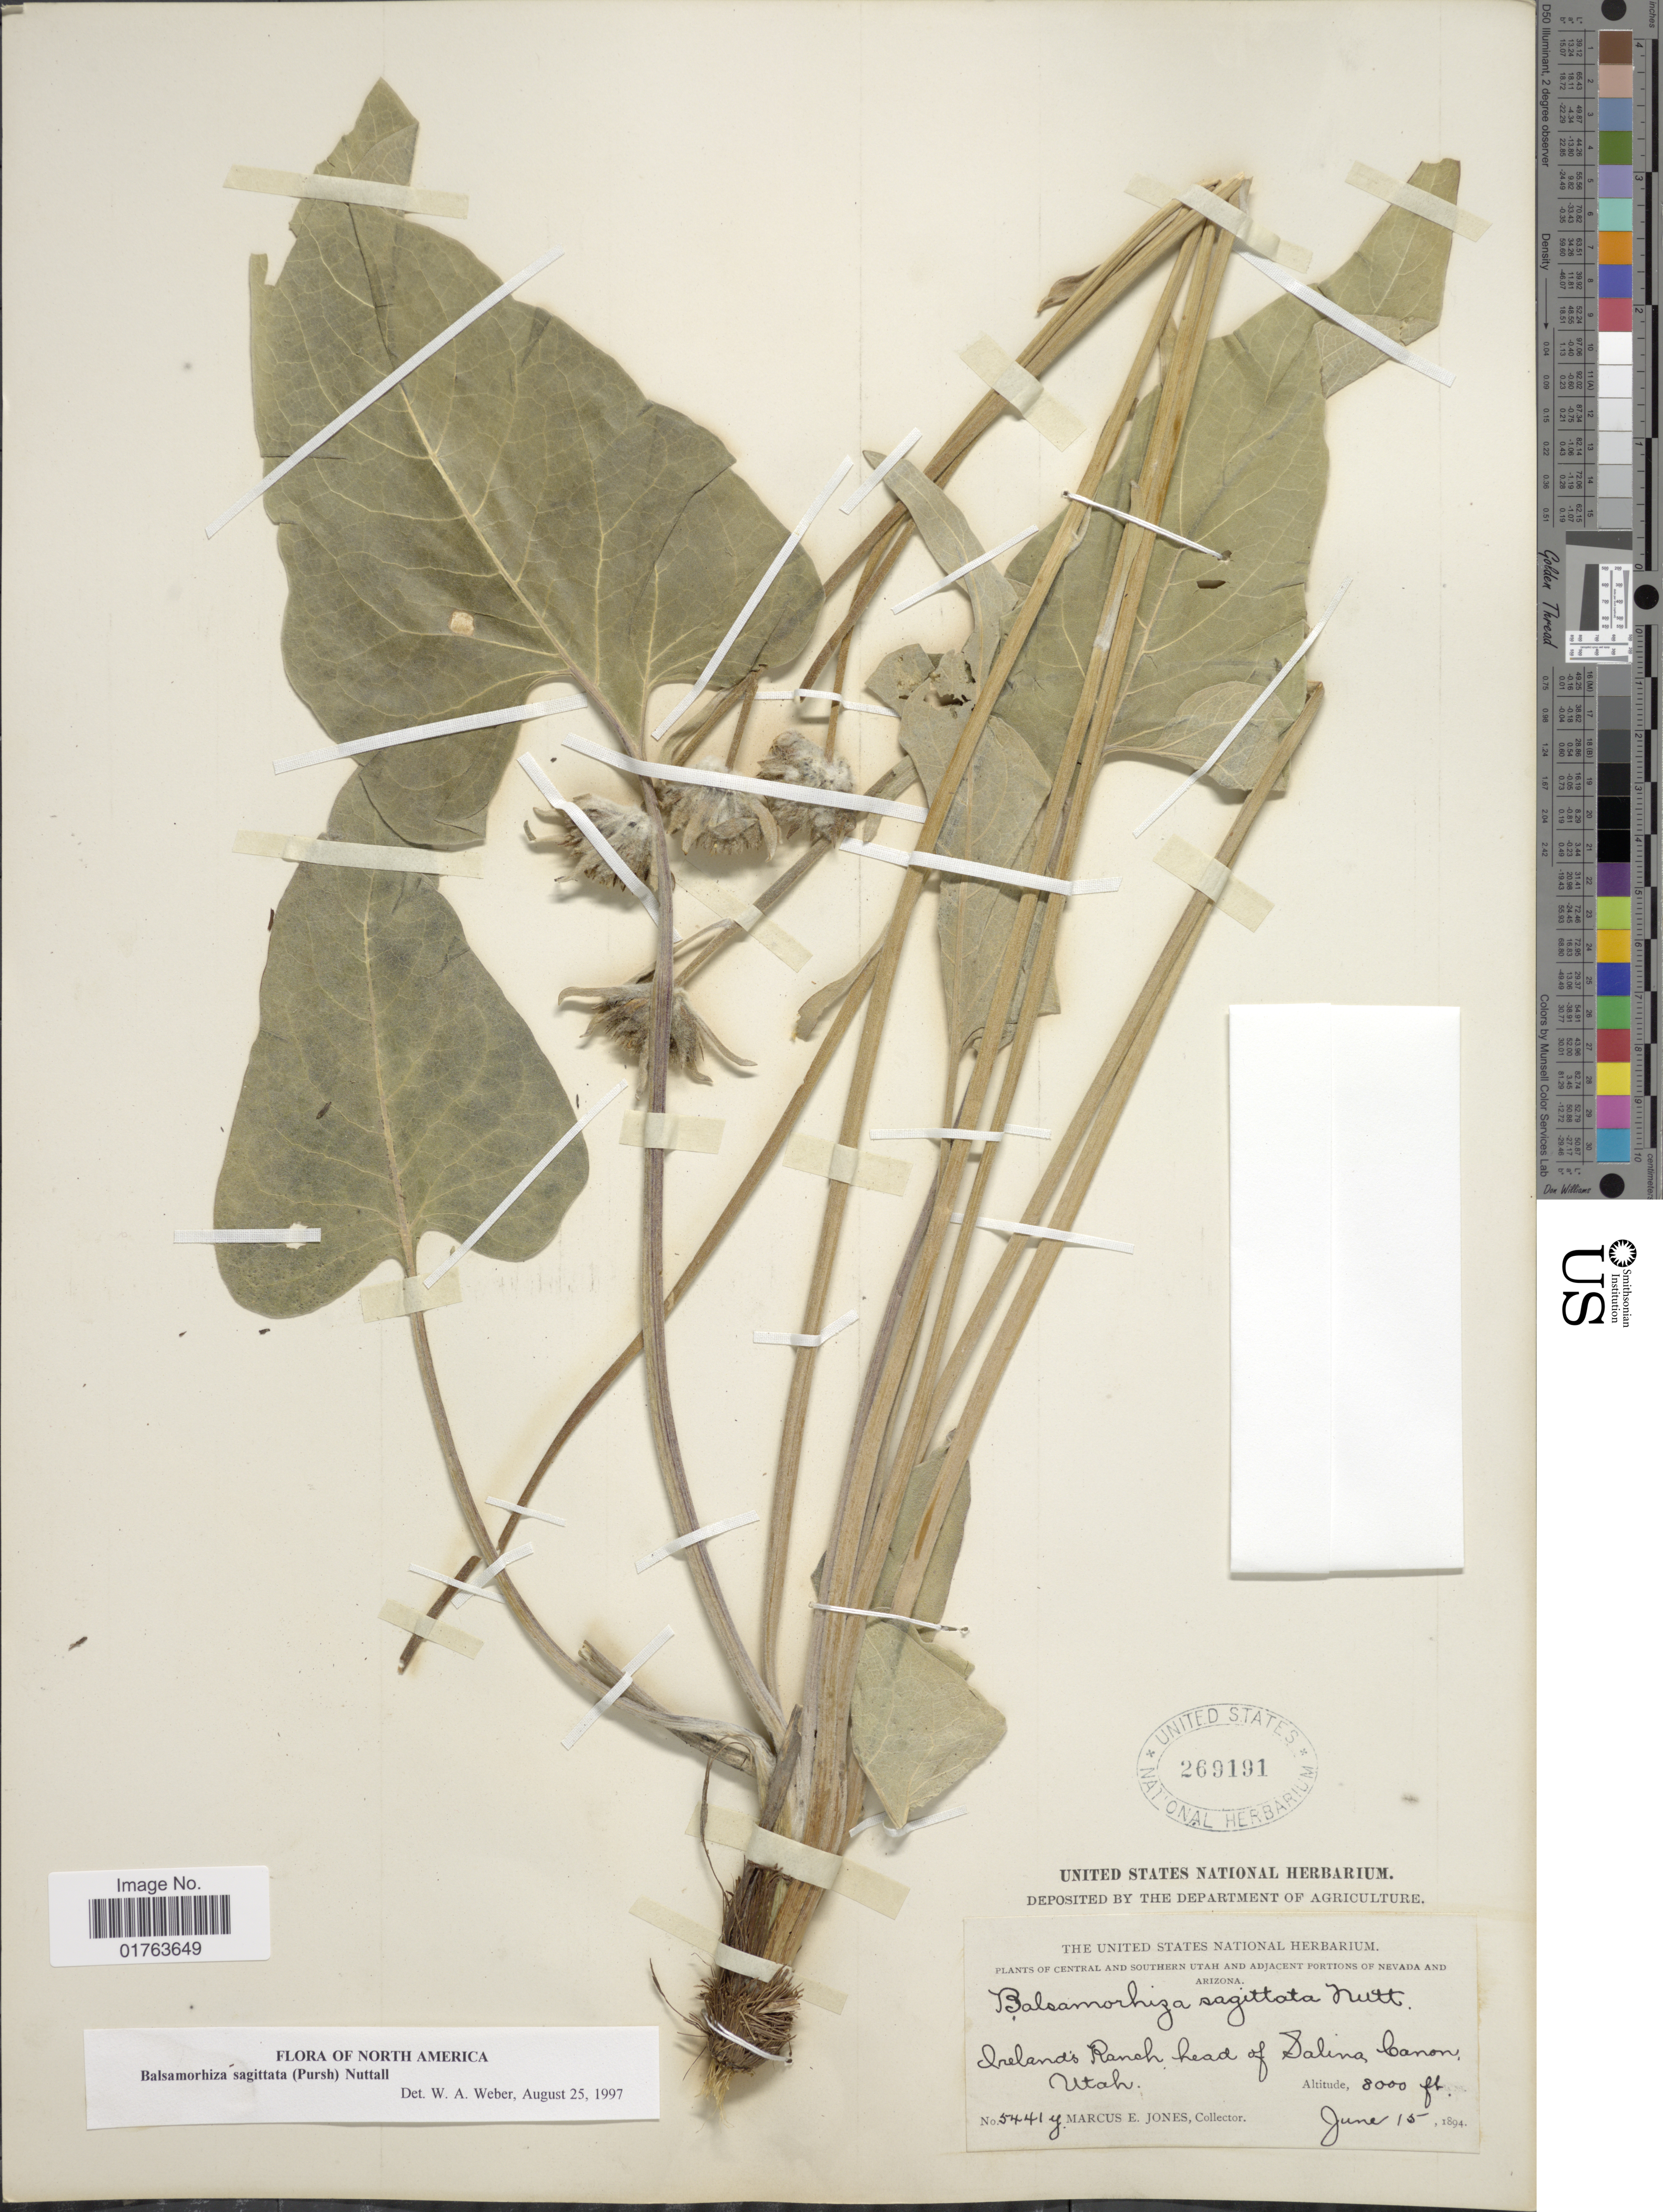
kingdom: Plantae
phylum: Tracheophyta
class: Magnoliopsida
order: Asterales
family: Asteraceae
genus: Balsamorhiza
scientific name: Balsamorhiza sagittata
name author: (Pursh) Nutt.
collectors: M. E. Jones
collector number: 5441j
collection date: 1894-06-15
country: United States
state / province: Utah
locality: Ireland's Ranch head of Salina Canon, Utah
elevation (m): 2438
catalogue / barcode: US 269191